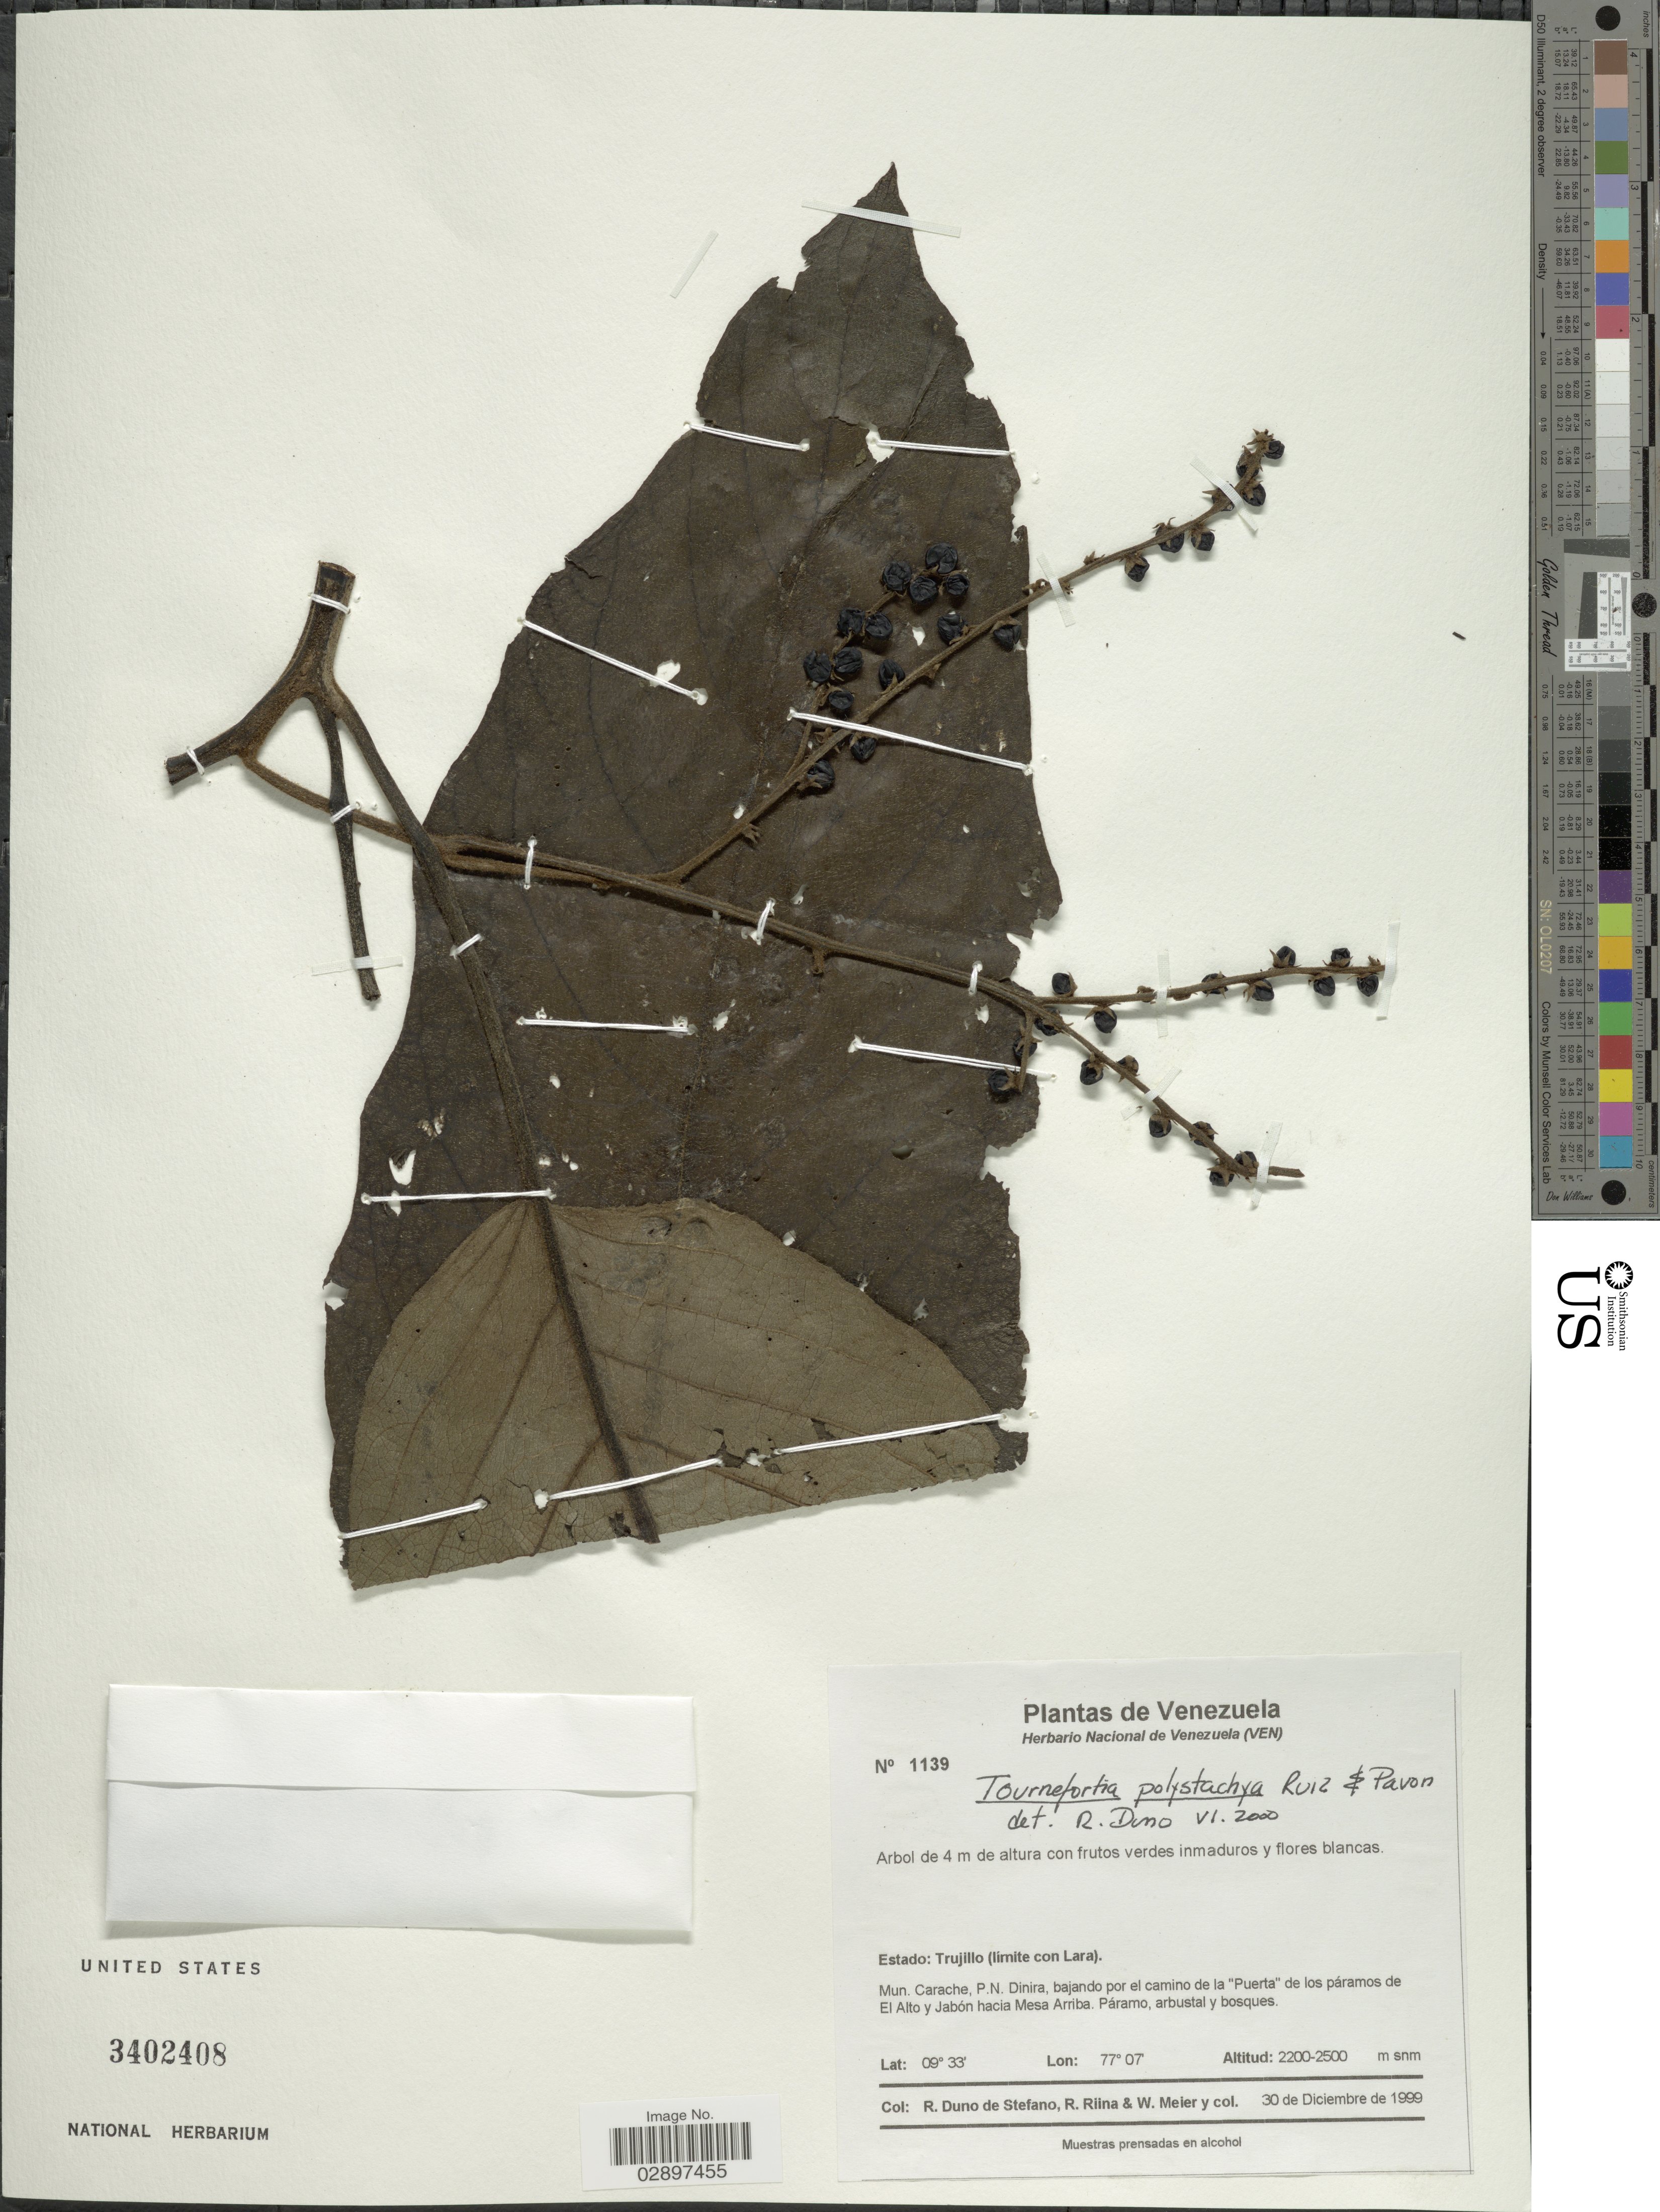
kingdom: Plantae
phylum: Tracheophyta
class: Magnoliopsida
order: Boraginales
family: Heliotropiaceae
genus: Tournefortia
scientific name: Tournefortia polystachya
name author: Ruiz & Pav.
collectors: R. Duno de Stefano, R. Riina & W. Meier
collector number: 1139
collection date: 1999-12-30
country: Venezuela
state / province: Trujillo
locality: Estado: Trujillo (limite con Lara). Mun. Carache, P. N. Dinira, bajando por el camino de la "Puerta" de los páramos de El Alto y Jabón hacia Mesa Arriba.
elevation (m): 2200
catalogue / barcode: US 3402408